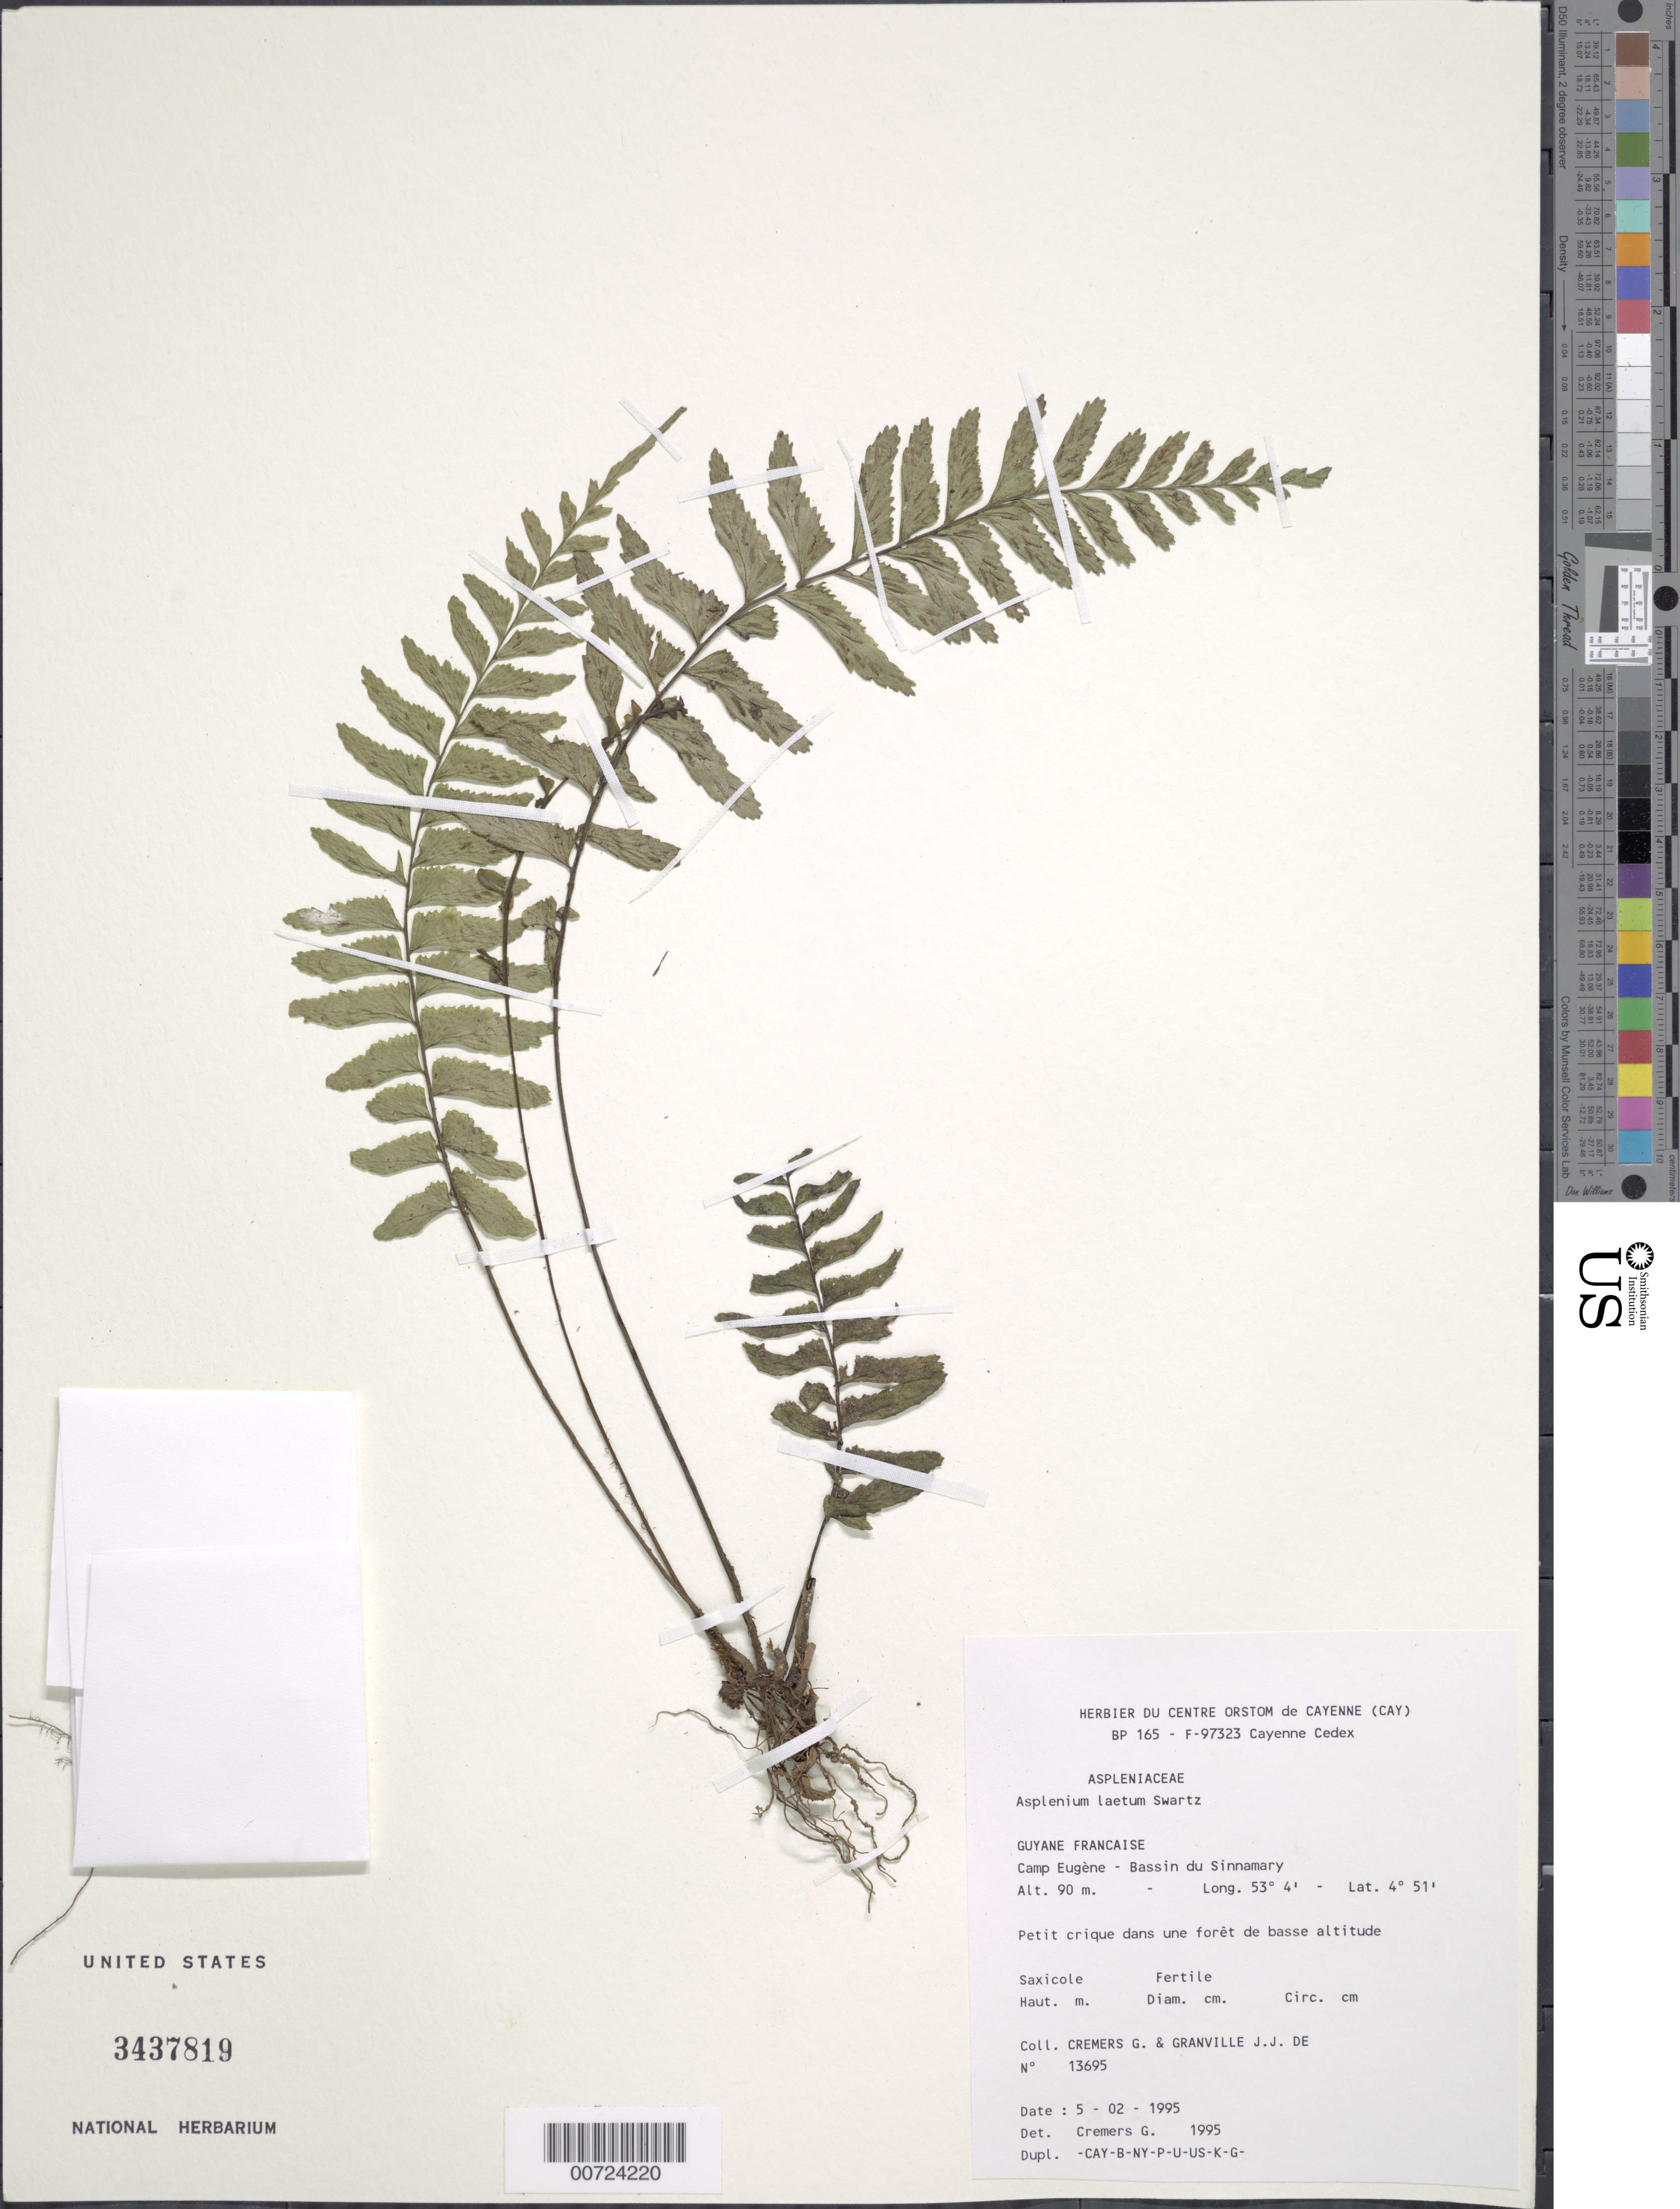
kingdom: Plantae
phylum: Tracheophyta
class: Polypodiopsida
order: Polypodiales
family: Aspleniaceae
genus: Asplenium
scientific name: Asplenium laetum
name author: Sw.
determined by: Cremers, Georges A.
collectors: G. Cremers & J.-J. de Granville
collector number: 13695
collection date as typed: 5-Feb-95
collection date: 1995-02-05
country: French Guiana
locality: Camp Eugène, Bassin du Sinnamary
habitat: Small creek in low forest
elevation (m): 90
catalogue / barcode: US 3437819